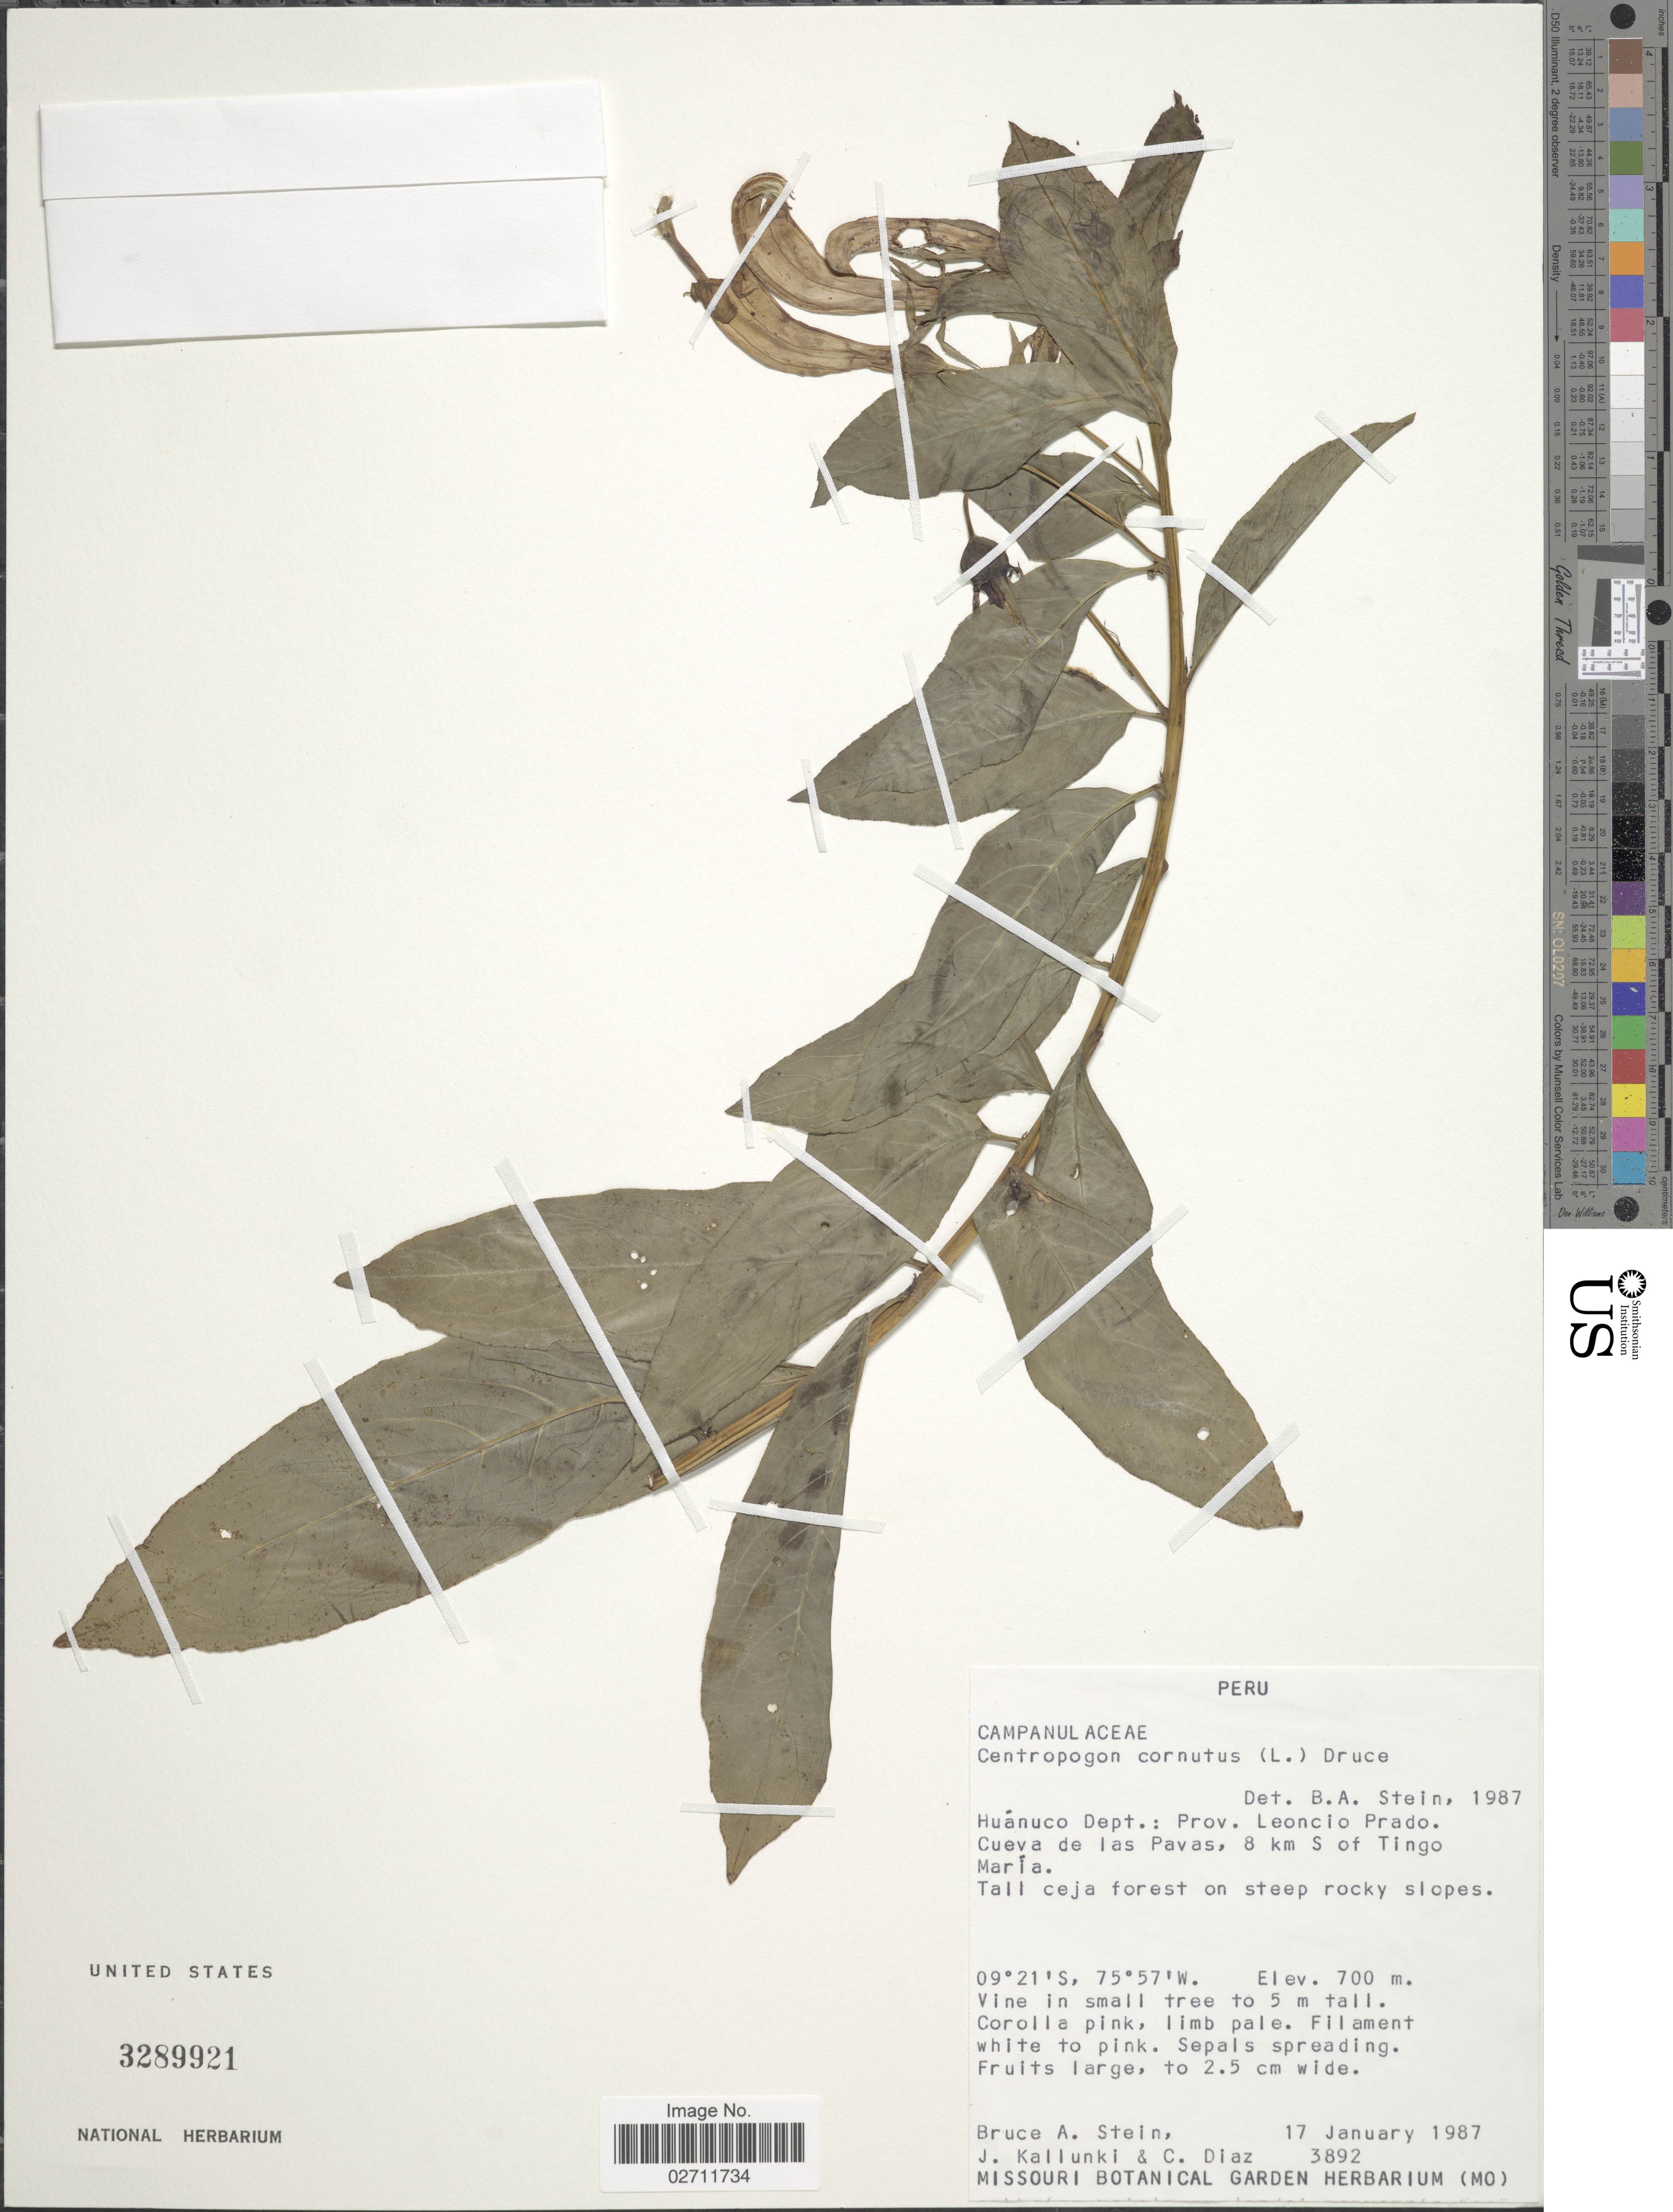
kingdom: Plantae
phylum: Tracheophyta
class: Magnoliopsida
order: Asterales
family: Campanulaceae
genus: Centropogon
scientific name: Centropogon cornutus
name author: (L.) Druce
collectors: B. A. Stein, J. Kallunki & C. Díaz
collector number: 3892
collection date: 1987-01-17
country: Peru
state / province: Huánuco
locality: Prov. Leoncio Prado. Cueva de Las Pavas, 8 km S of Tingo Maria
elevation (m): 700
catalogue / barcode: US 3289921